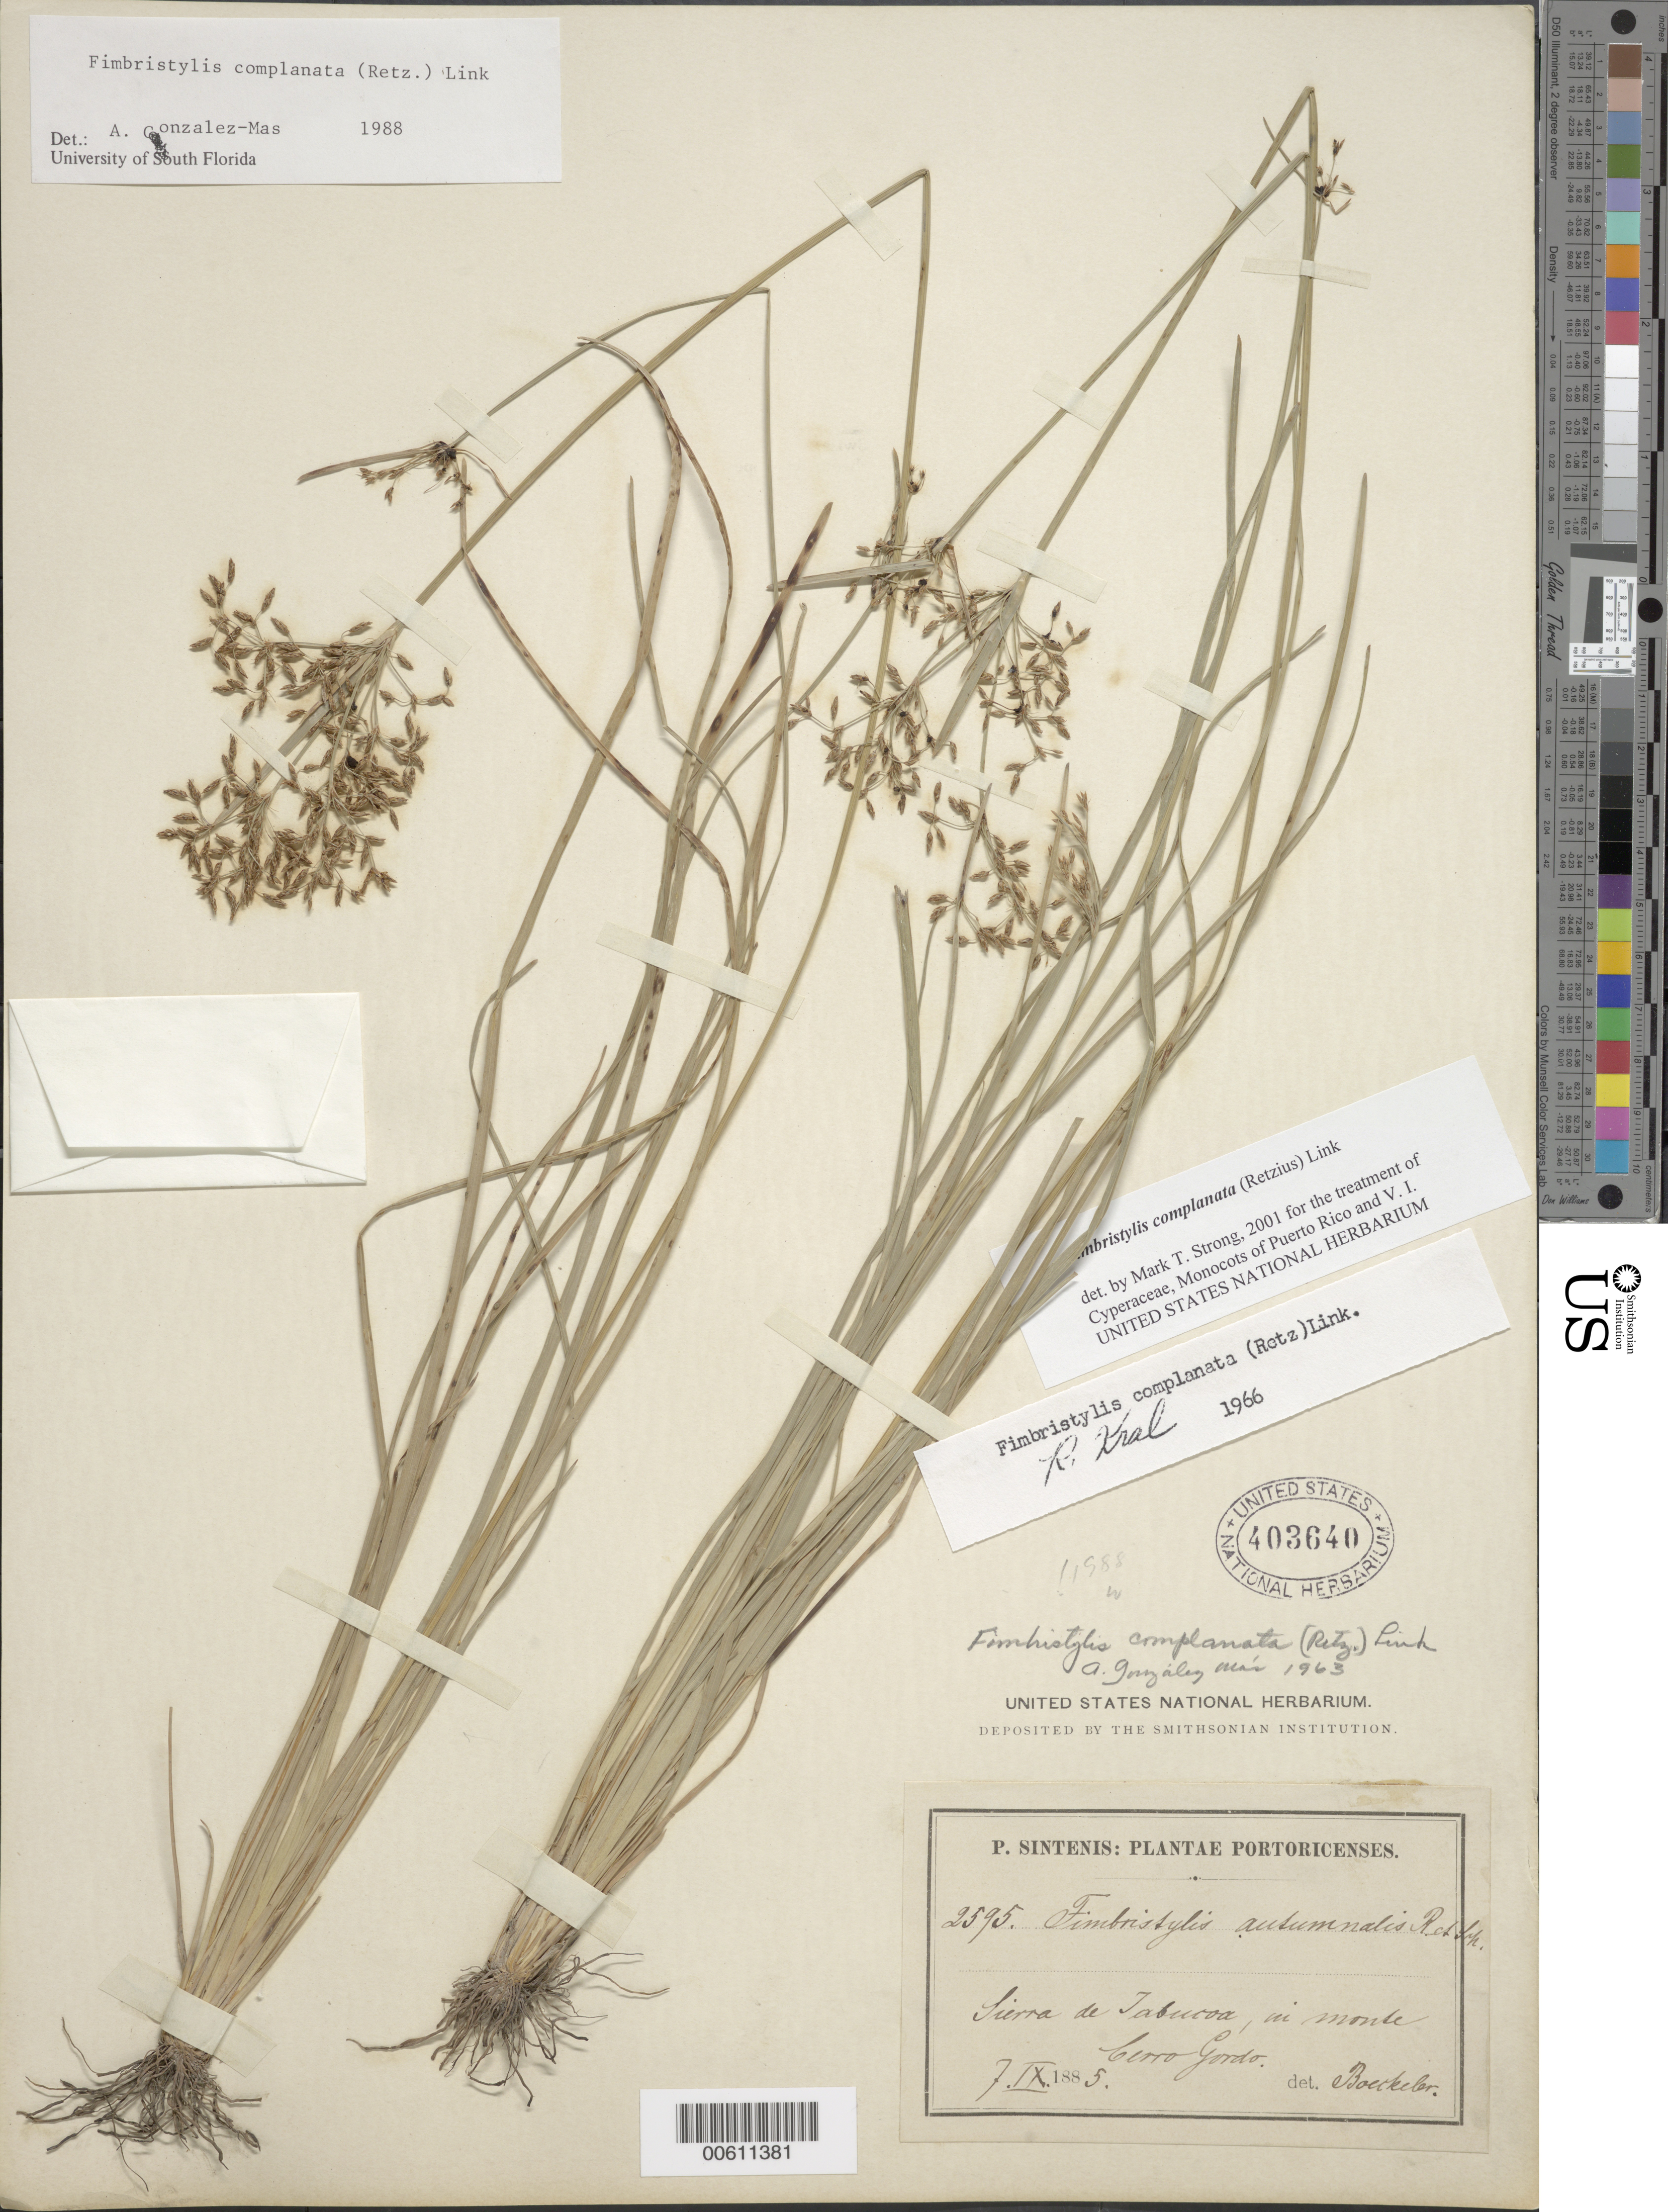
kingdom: Plantae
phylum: Tracheophyta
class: Liliopsida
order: Poales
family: Cyperaceae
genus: Fimbristylis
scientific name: Fimbristylis complanata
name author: (Retz.) Link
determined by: Strong, M. T., (US), Smithsonian Institution - National Museum of Natural History (UNITED STATES)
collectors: P. Sintenis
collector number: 2595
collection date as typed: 07 Sep 1885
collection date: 1885-09-07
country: Puerto Rico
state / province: Yabucoa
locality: Sierra de Yabucoa.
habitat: In monte Cerro Gordo.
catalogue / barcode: US 403640